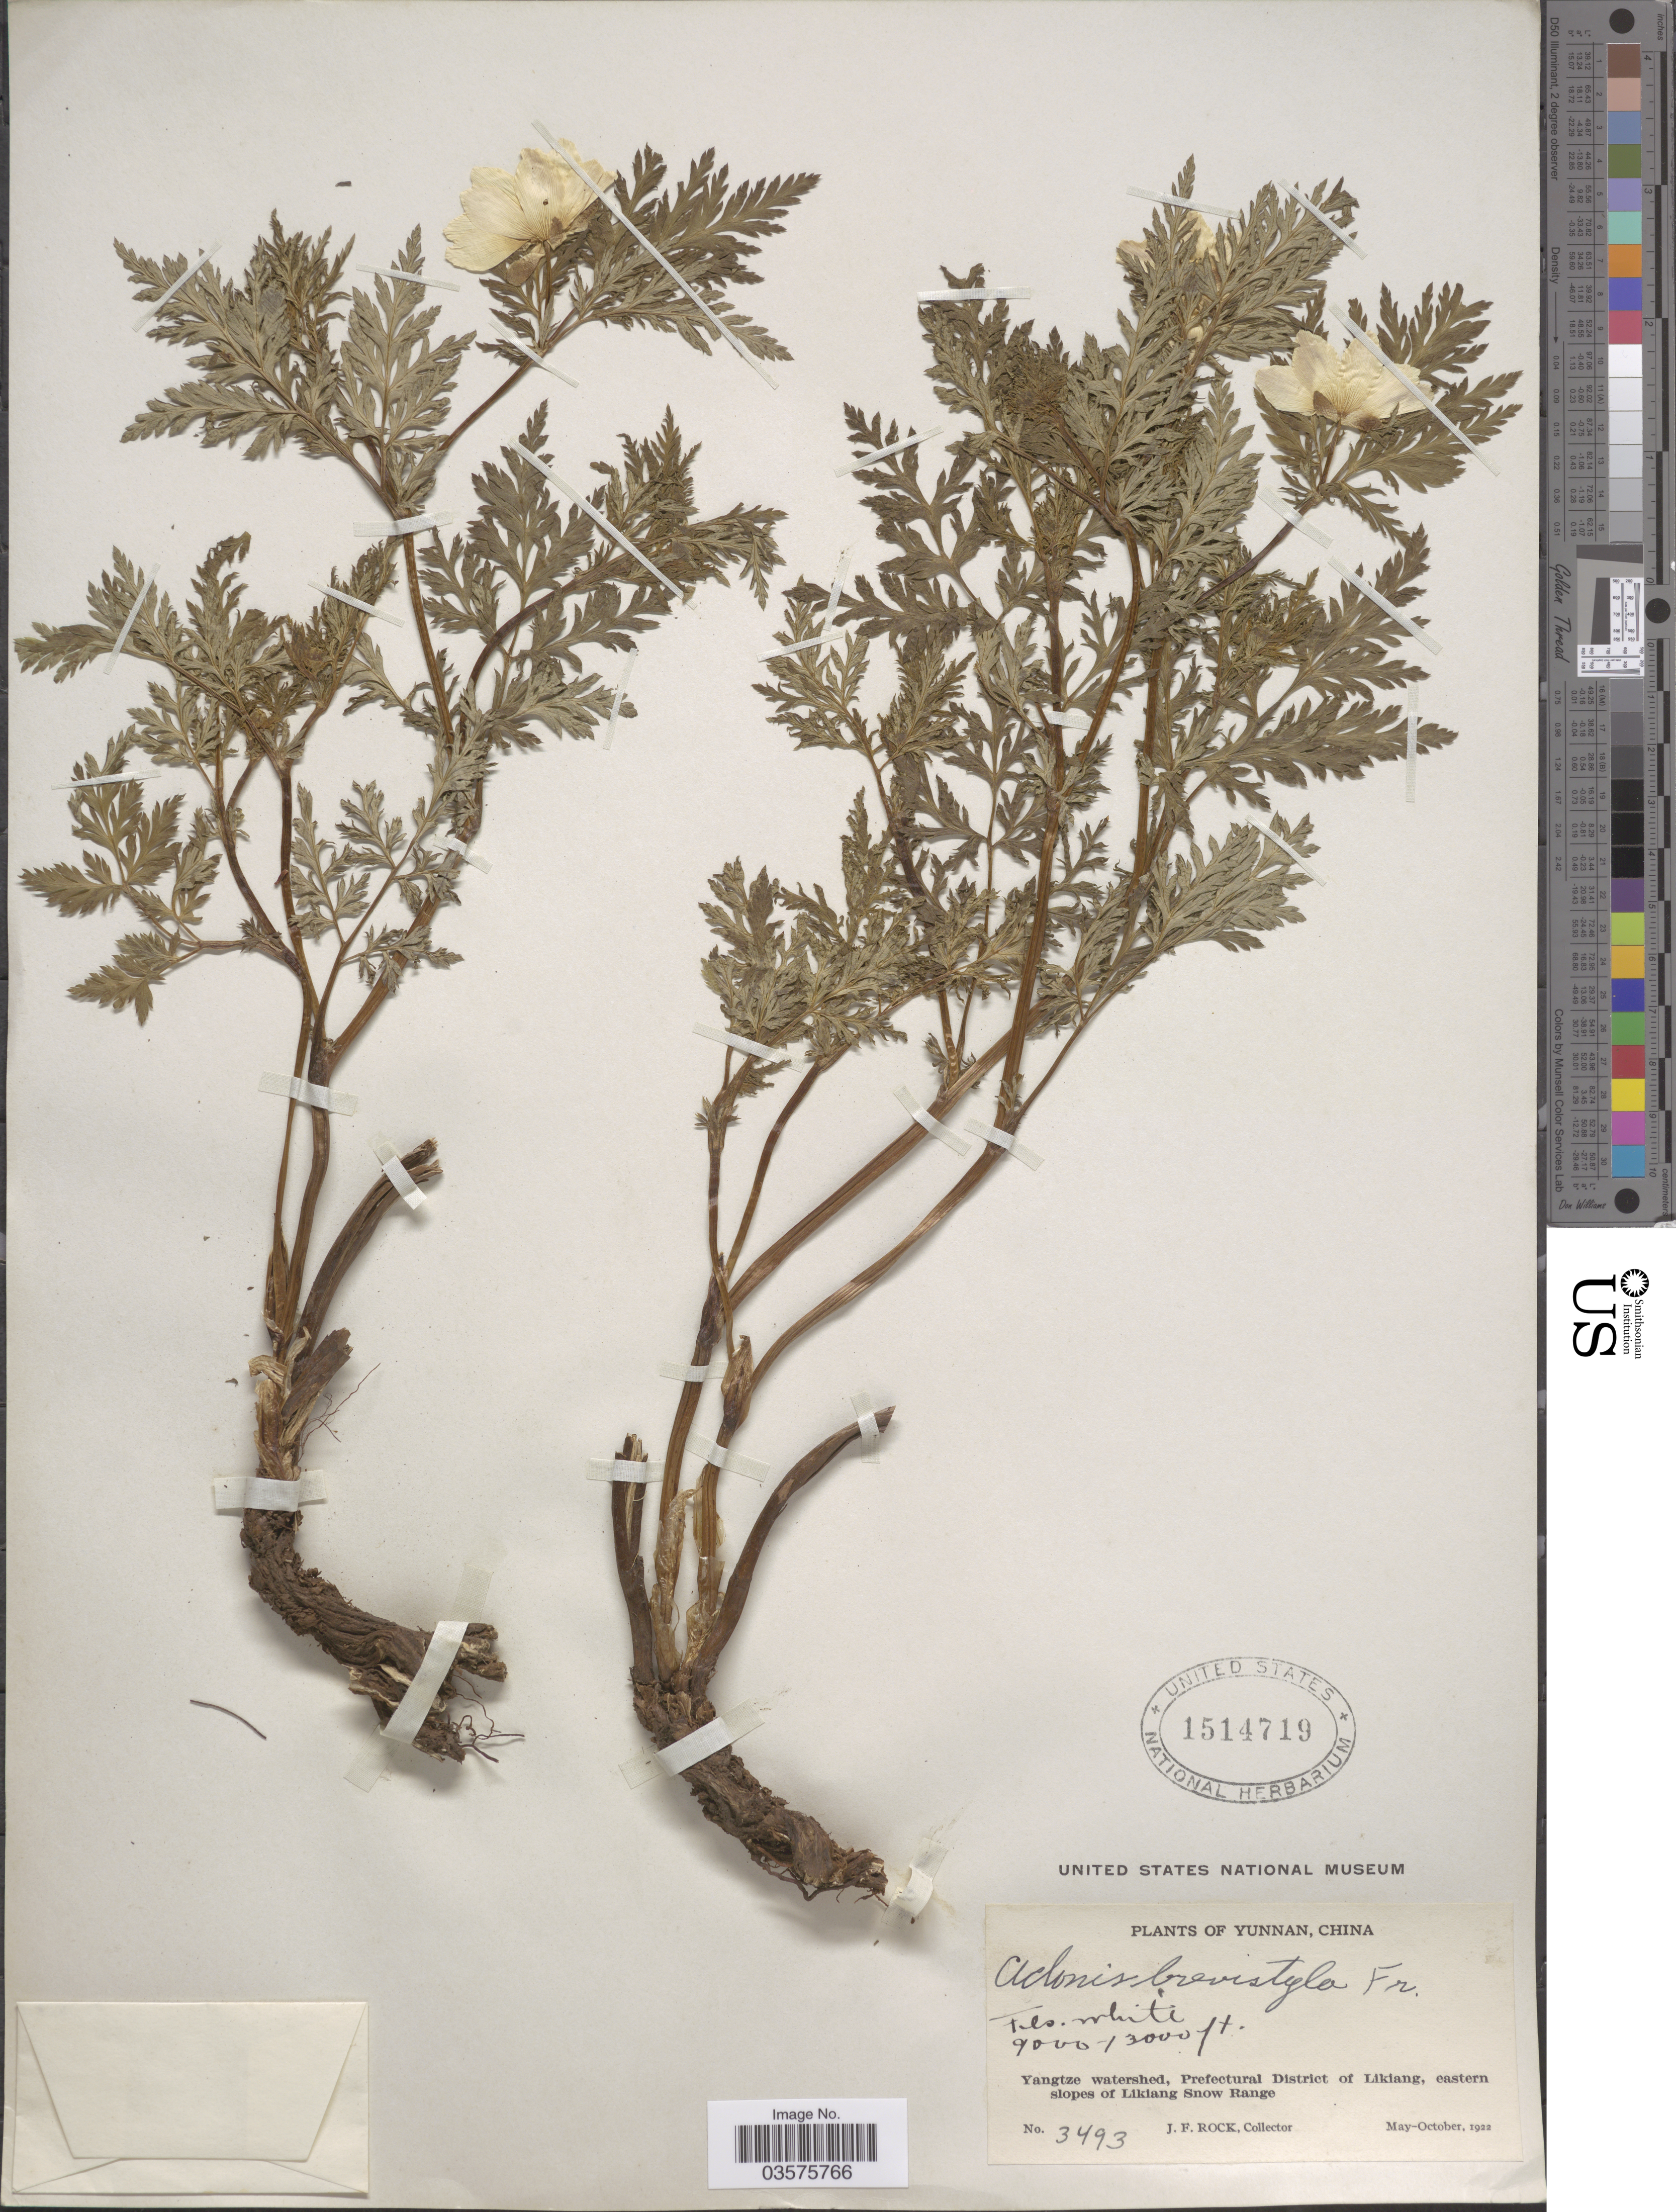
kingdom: Plantae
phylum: Tracheophyta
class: Magnoliopsida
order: Ranunculales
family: Ranunculaceae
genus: Adonis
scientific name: Adonis brevistyla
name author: Franch.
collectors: J. Rock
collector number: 3493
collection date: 1922-05/1922-10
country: China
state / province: Yunnan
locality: Yangtze watershed, Prefectural District of Likiang, eastern slopes of Likiang Snow Range.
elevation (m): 2743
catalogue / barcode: US 1514719